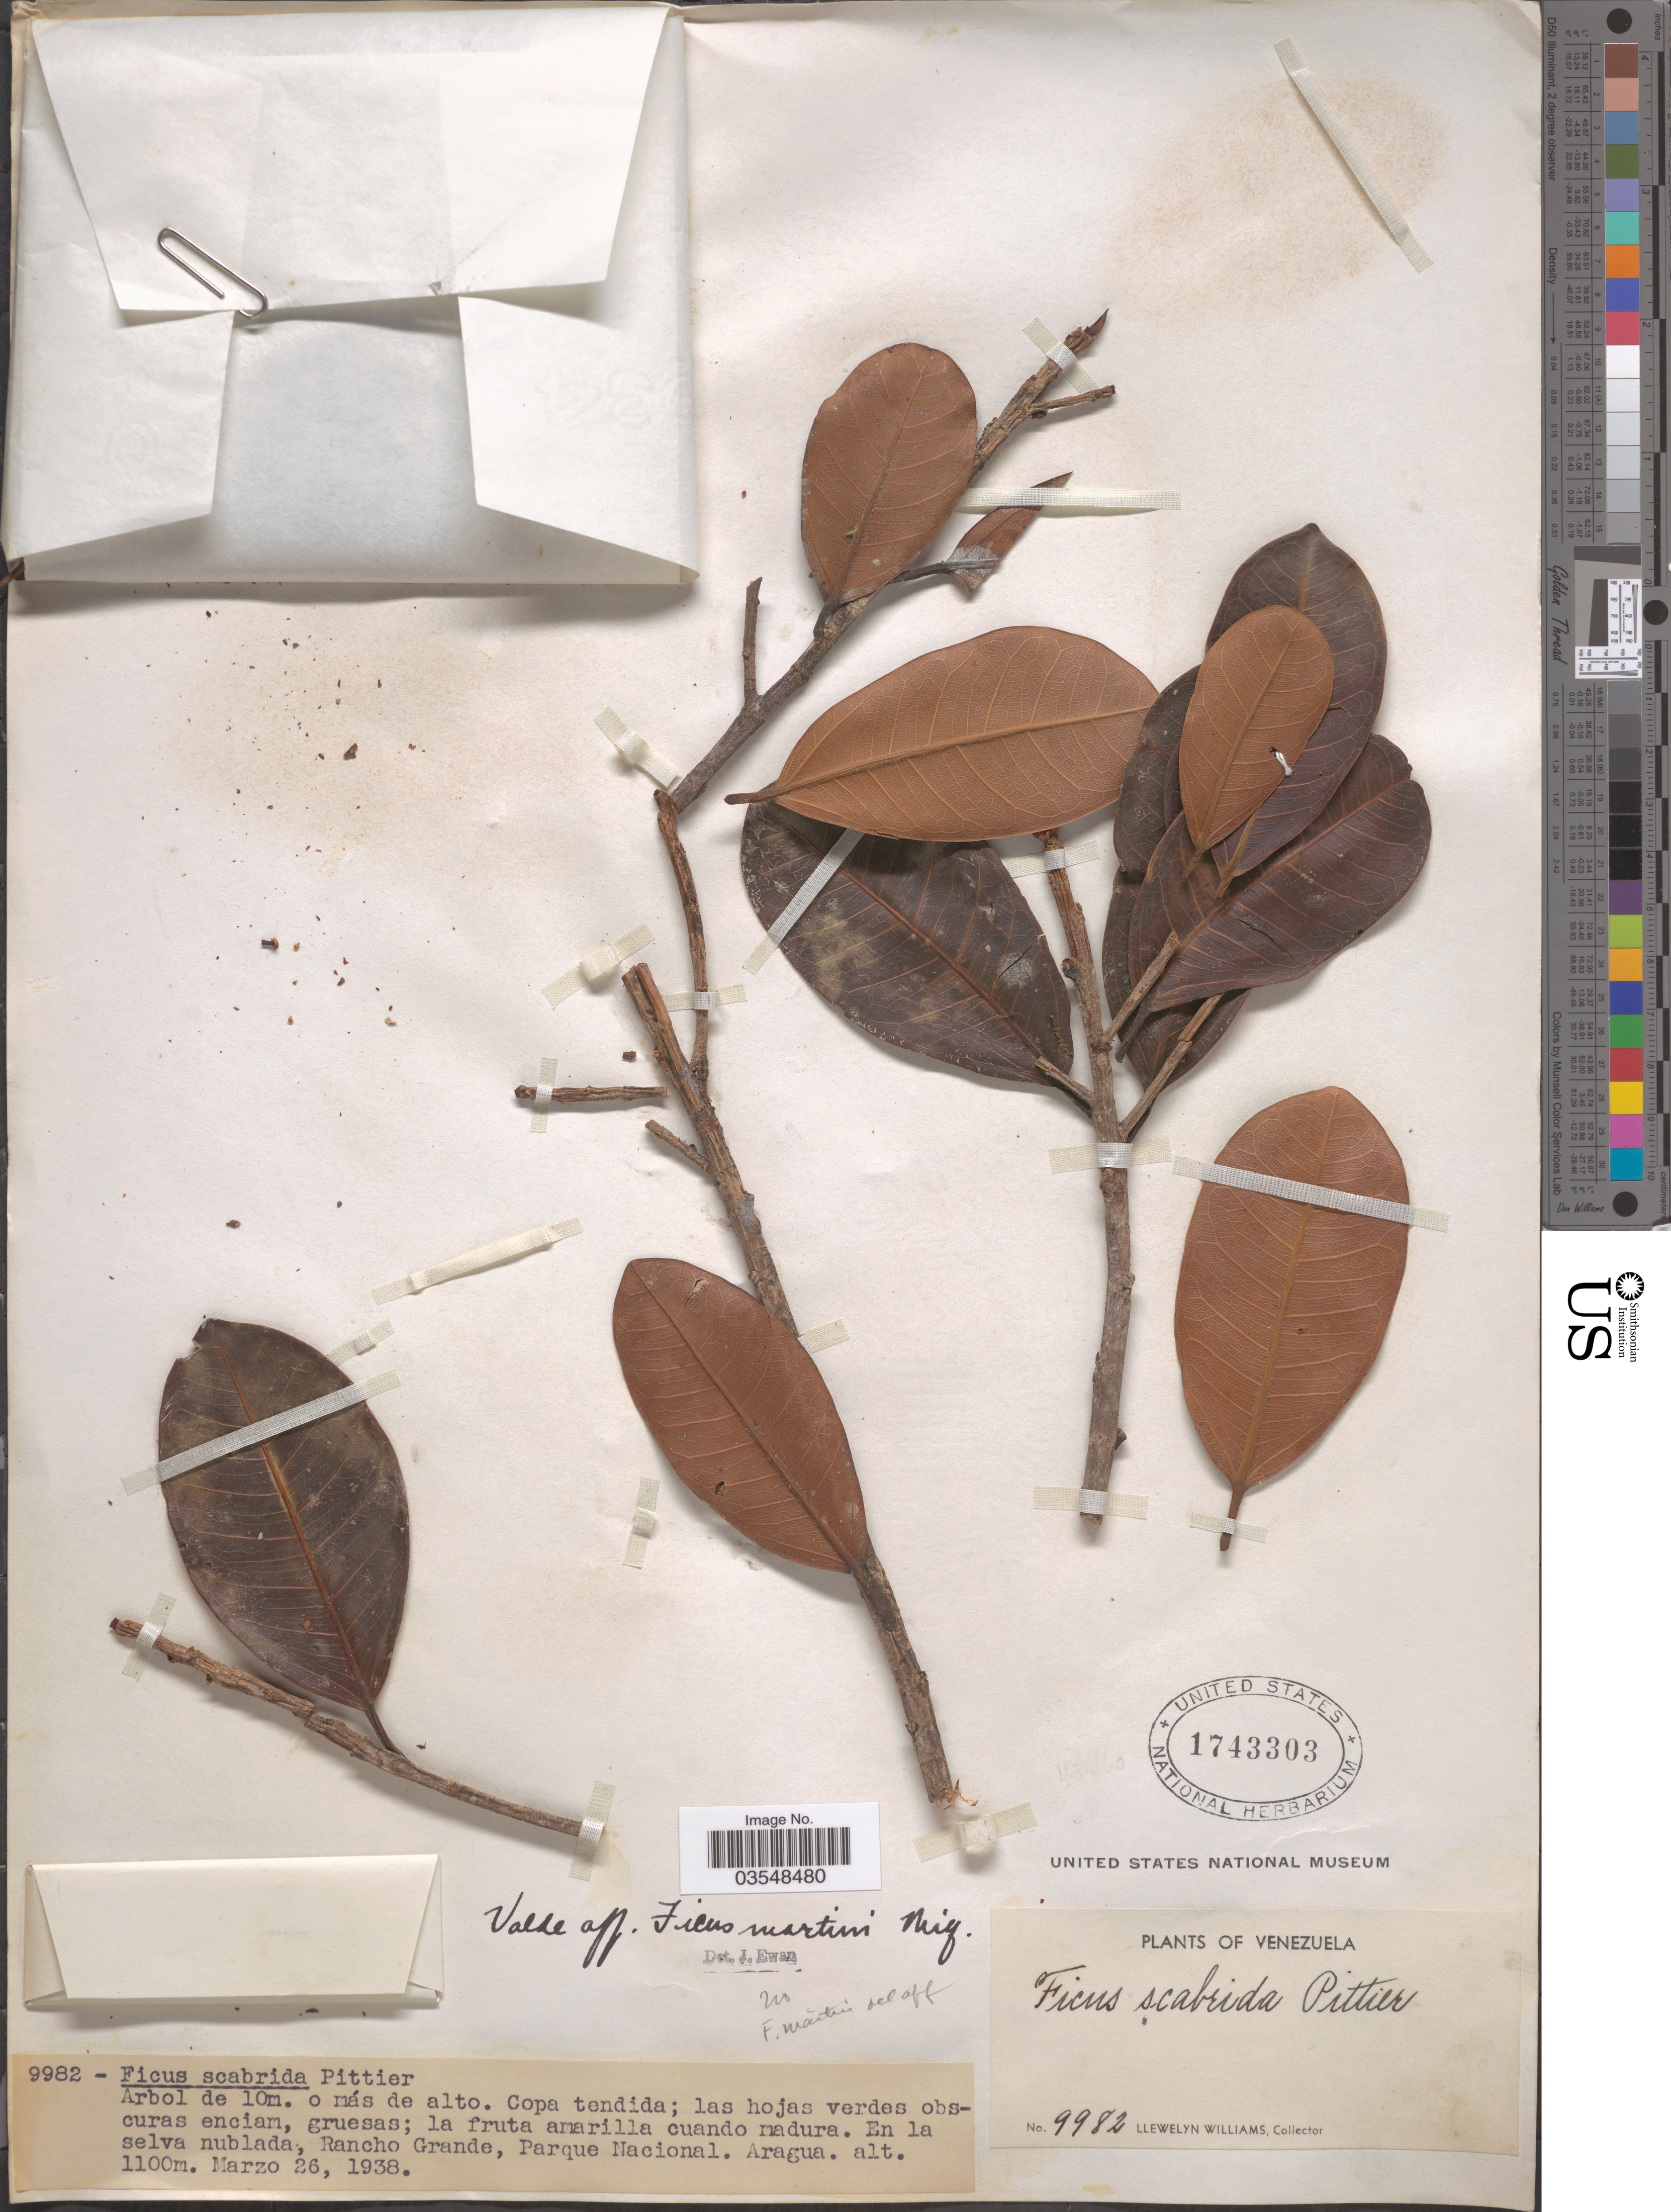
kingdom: Plantae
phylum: Tracheophyta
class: Magnoliopsida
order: Rosales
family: Moraceae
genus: Ficus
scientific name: Ficus guianensis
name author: Desv. ex Ham.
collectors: Ll. Williams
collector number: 9982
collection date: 1938-03-26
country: Venezuela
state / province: Aragua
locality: En la selva nublada, Rancho Grande, Parque Nacional.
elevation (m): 1100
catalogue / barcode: US 1743303